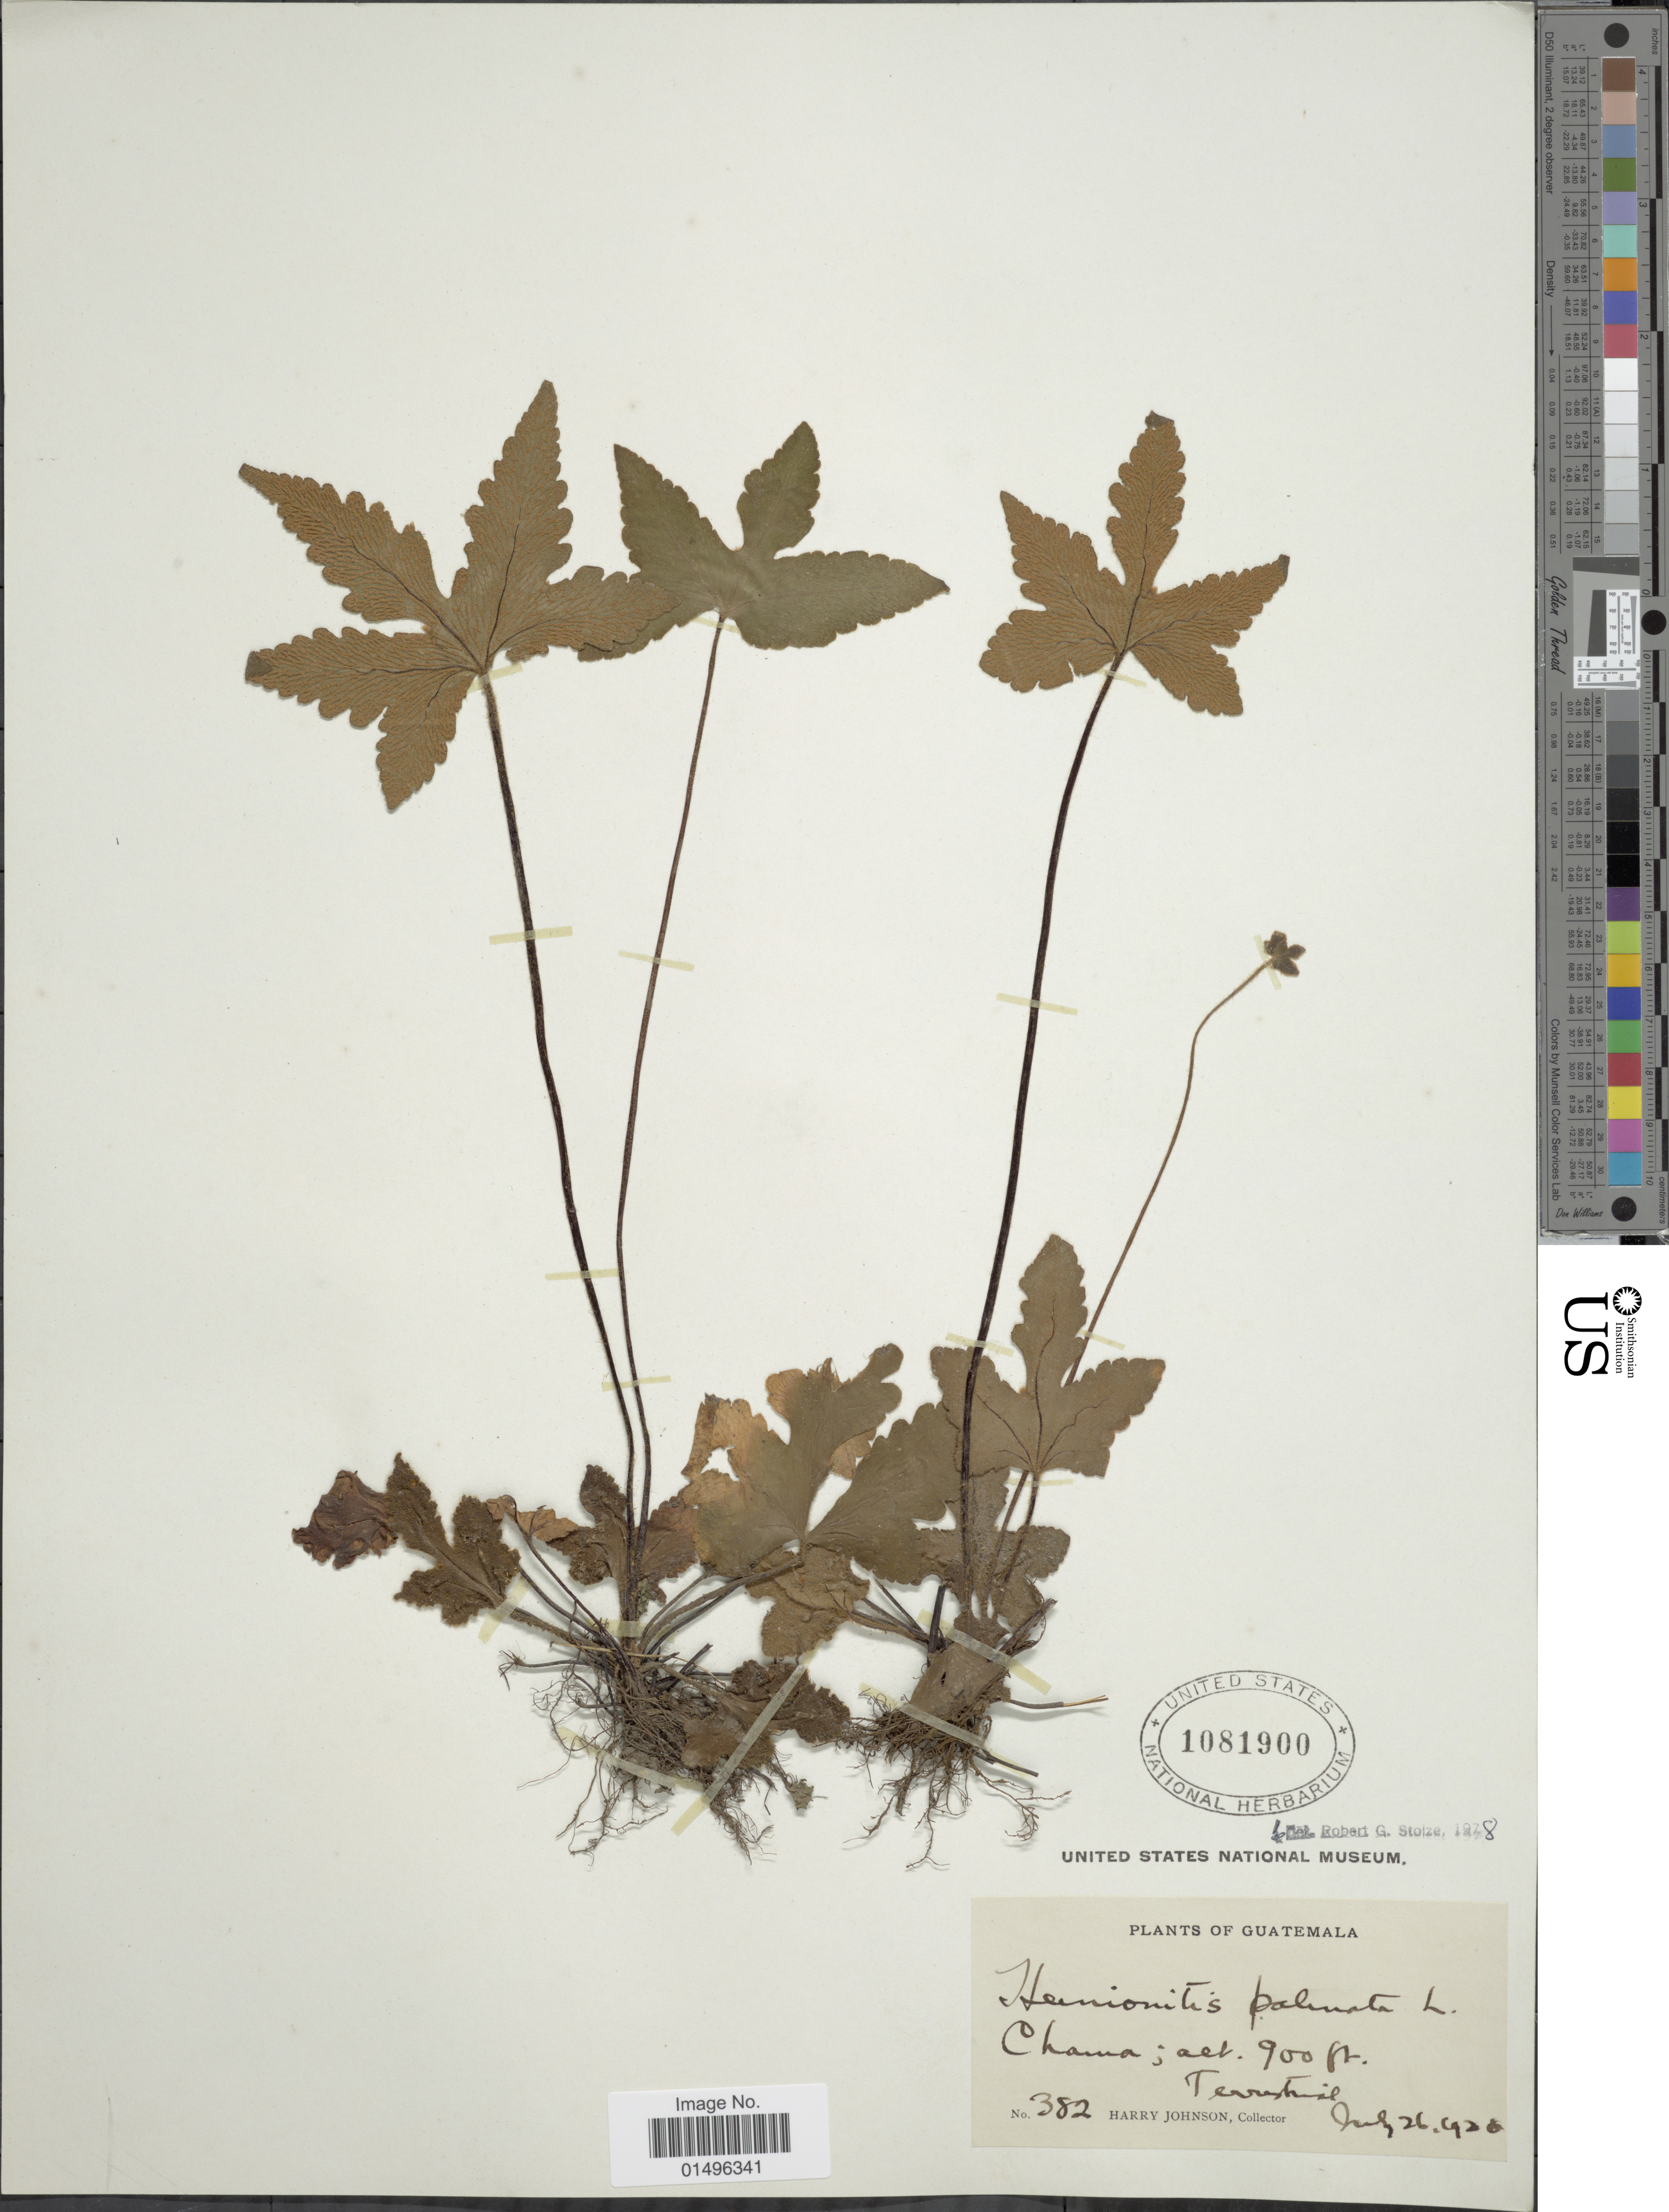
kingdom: Plantae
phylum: Tracheophyta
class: Polypodiopsida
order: Polypodiales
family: Pteridaceae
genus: Hemionitis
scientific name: Hemionitis palmata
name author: L.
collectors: H. Johnson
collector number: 382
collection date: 1928-07-26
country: Guatemala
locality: Chama.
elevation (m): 274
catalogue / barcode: US 1081900